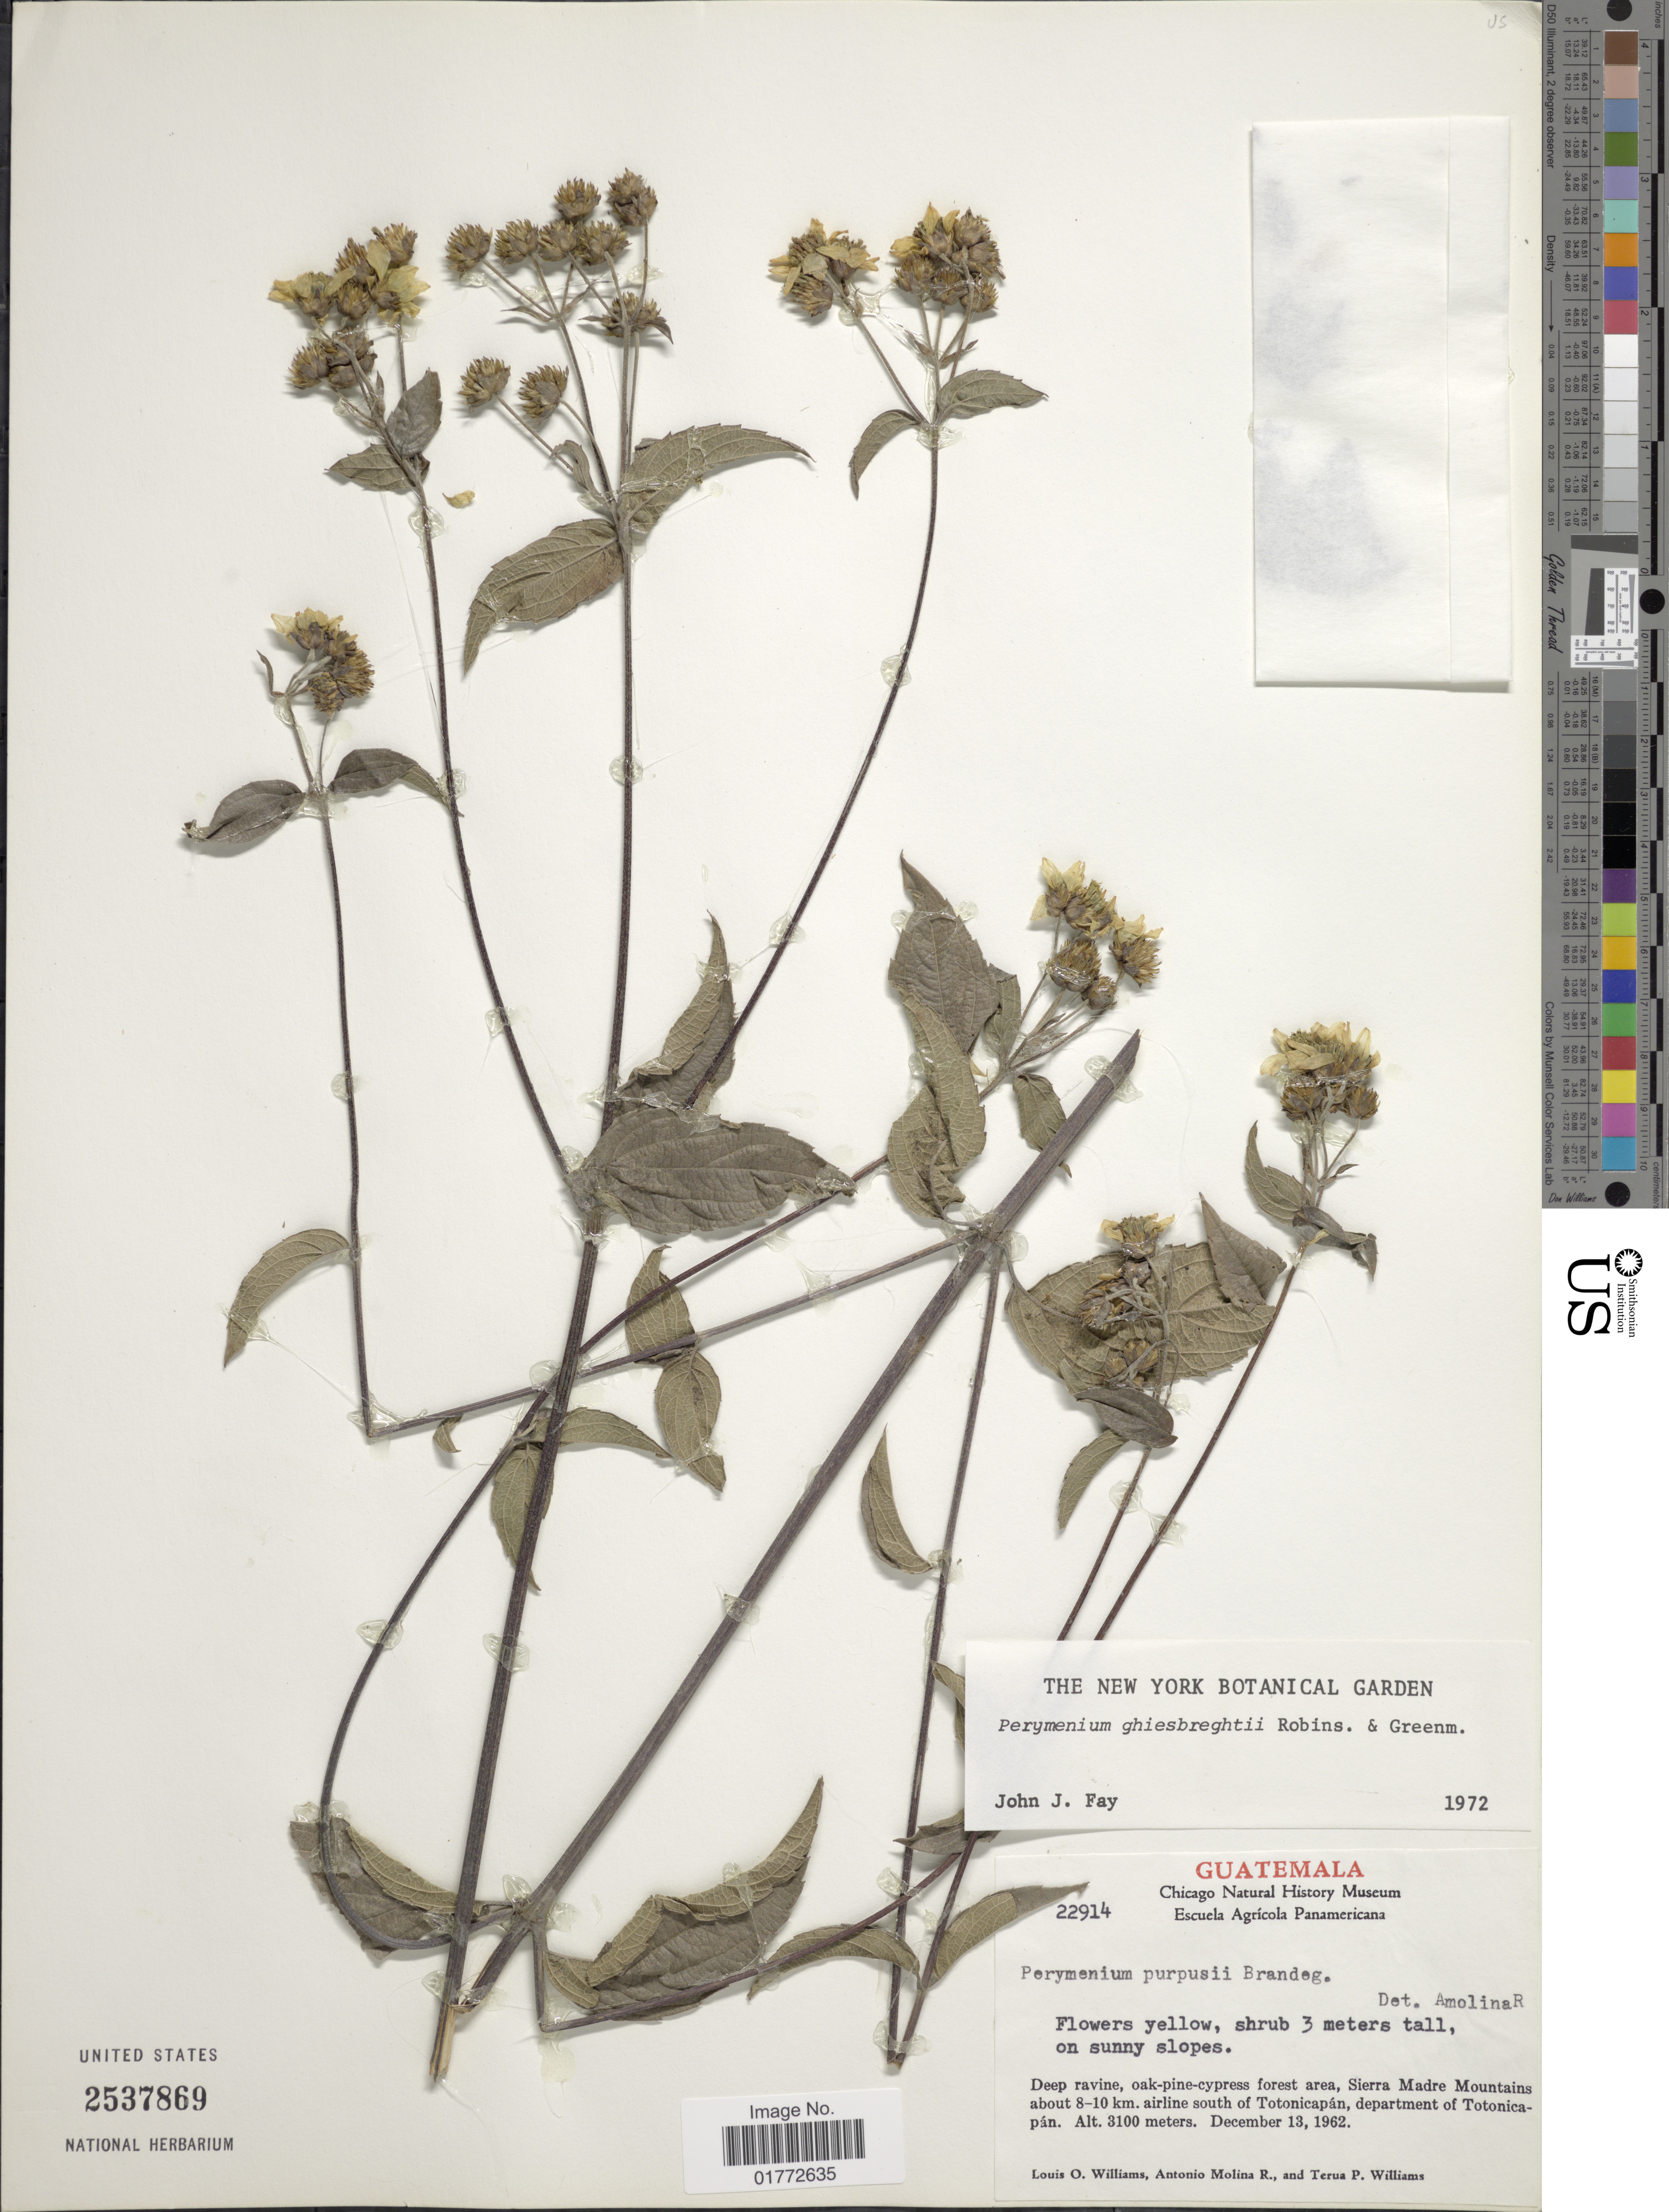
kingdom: Plantae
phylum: Tracheophyta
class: Magnoliopsida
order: Asterales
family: Asteraceae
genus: Perymenium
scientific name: Perymenium ghiesbreghtii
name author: B.L. Rob. & Greenm.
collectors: L. O. Williams, A. Molina R. & T. P. Williams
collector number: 22914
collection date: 1962-12-13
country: Guatemala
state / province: Totonicapan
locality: Deep ravine, oak-pine-cypress forest area, Sierra Madre Mountains about 8-10 km. Airline south of Totonicapna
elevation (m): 3100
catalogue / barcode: US 2537869